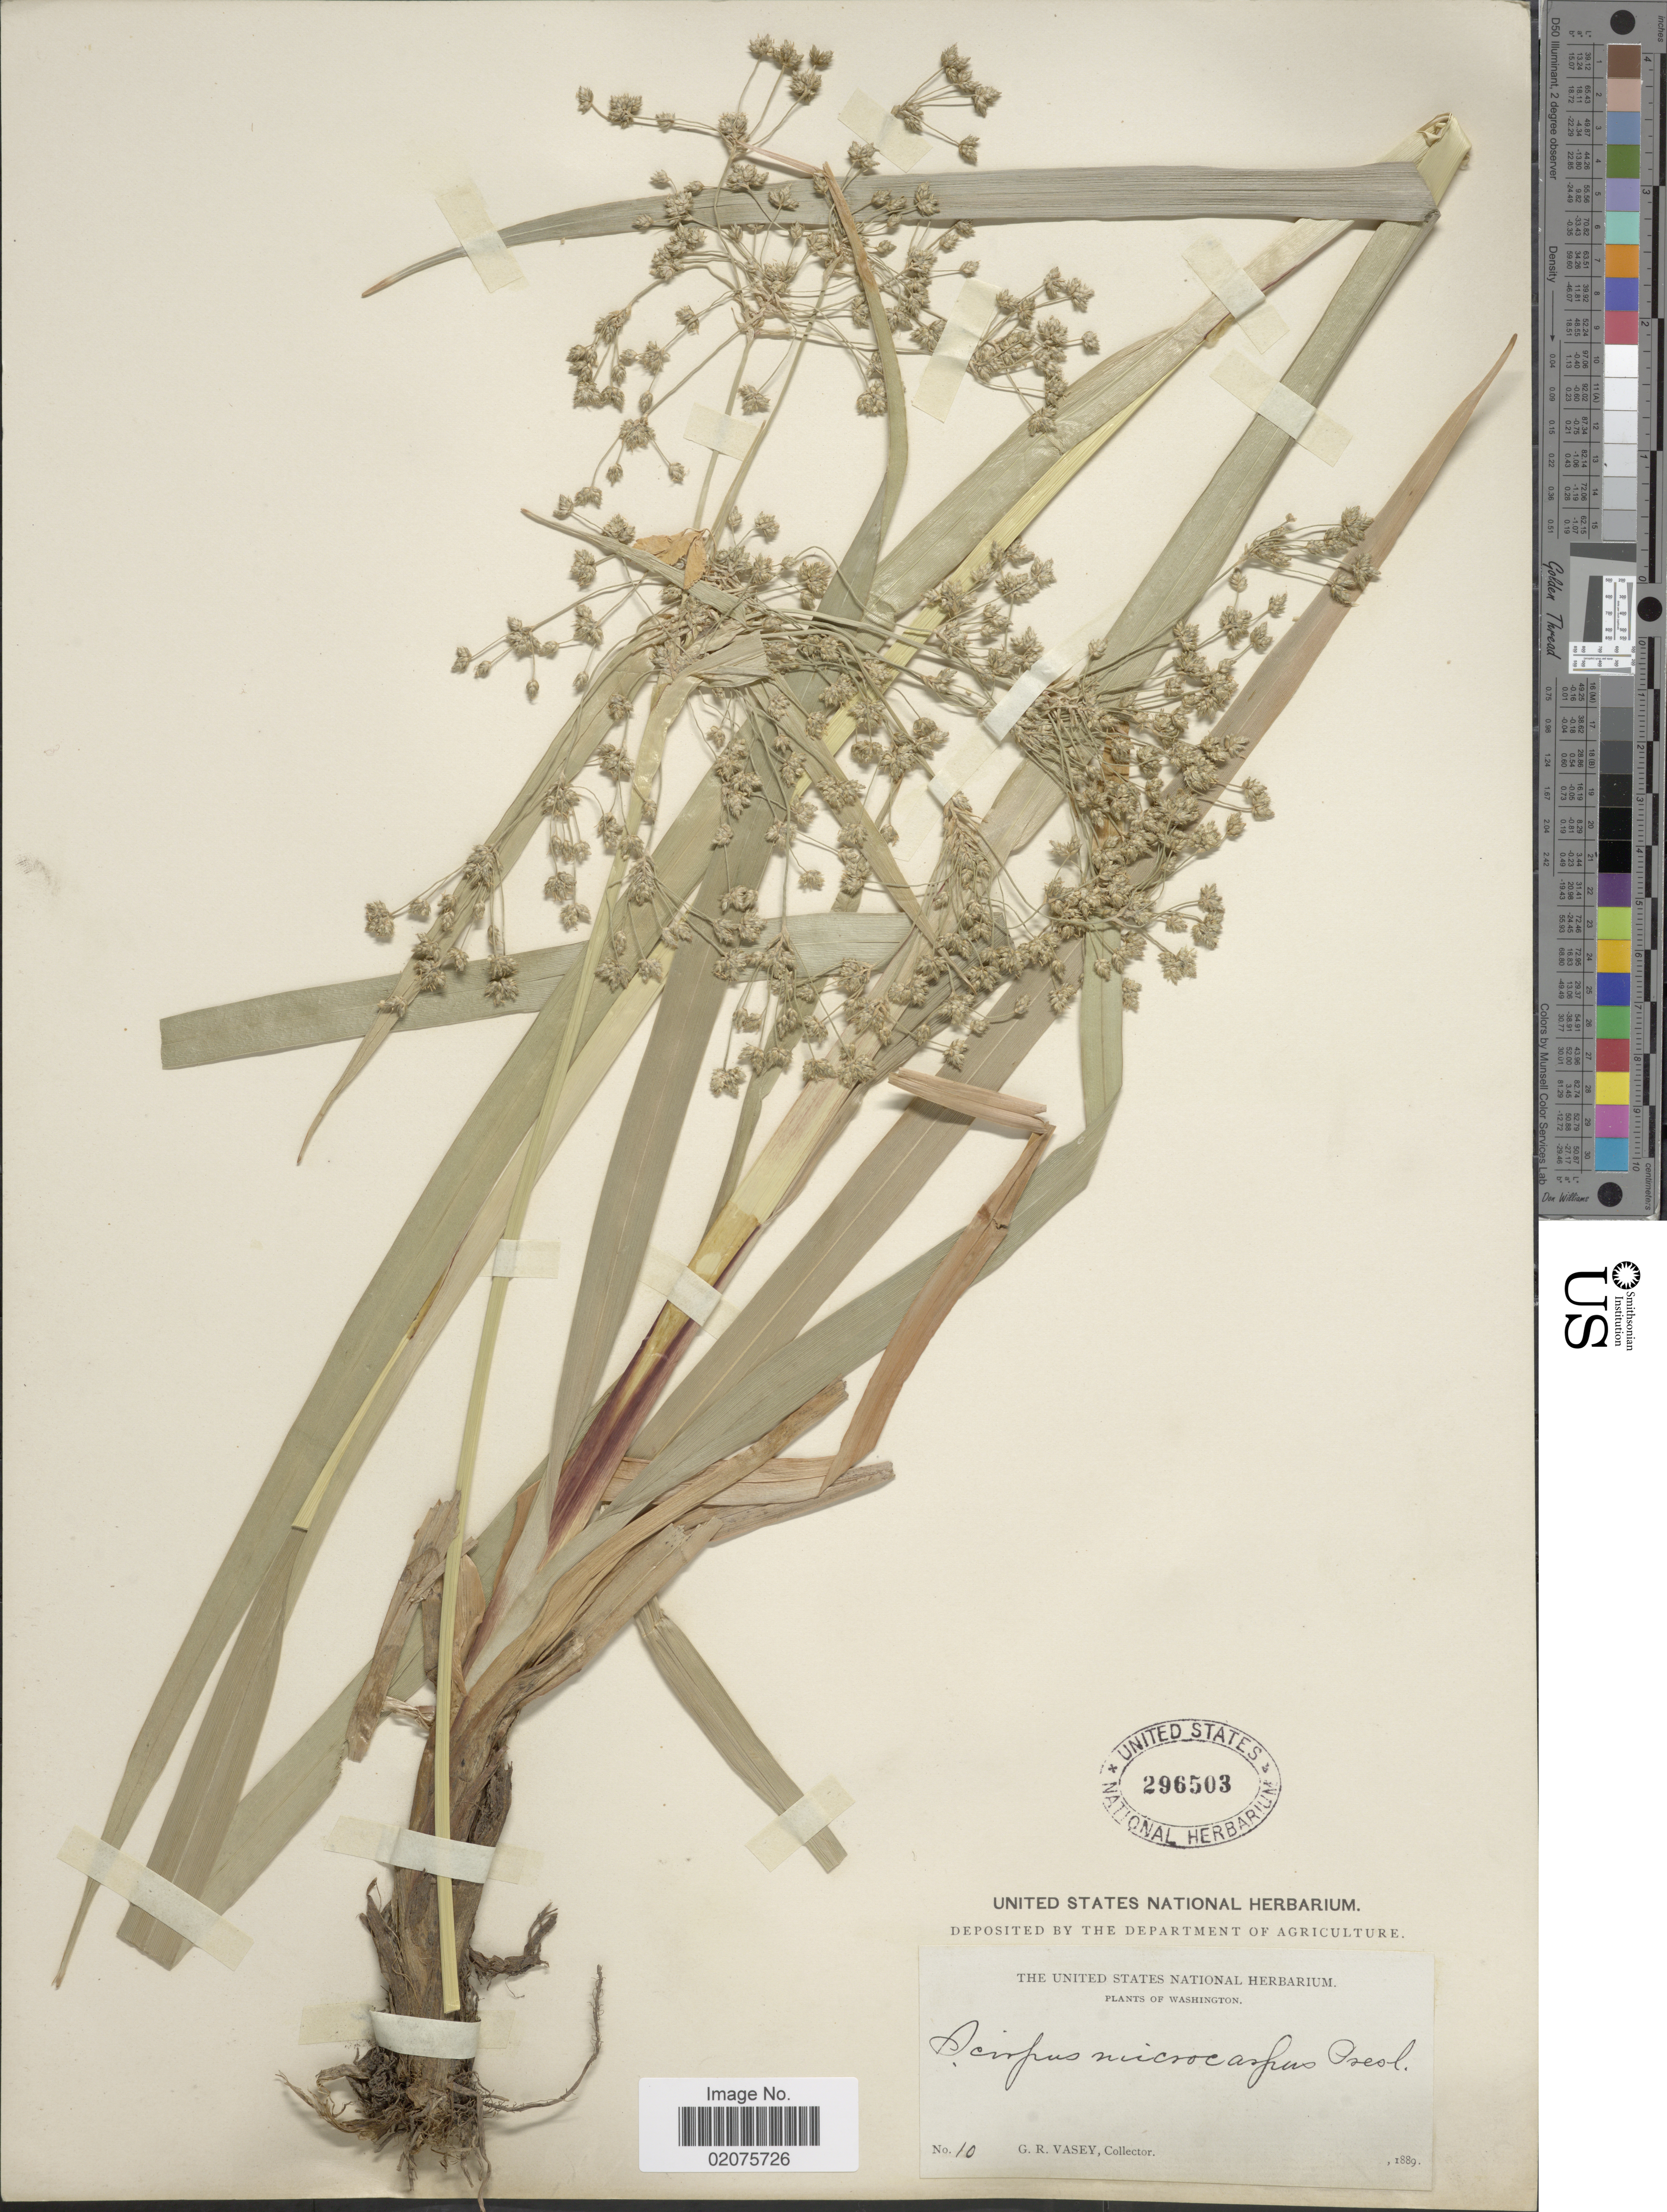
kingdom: Plantae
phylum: Tracheophyta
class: Liliopsida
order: Poales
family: Cyperaceae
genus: Scirpus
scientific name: Scirpus microcarpus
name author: J. Presl & C. Presl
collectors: G. R. Vasey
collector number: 10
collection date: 1889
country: United States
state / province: Washington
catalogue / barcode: US 296503